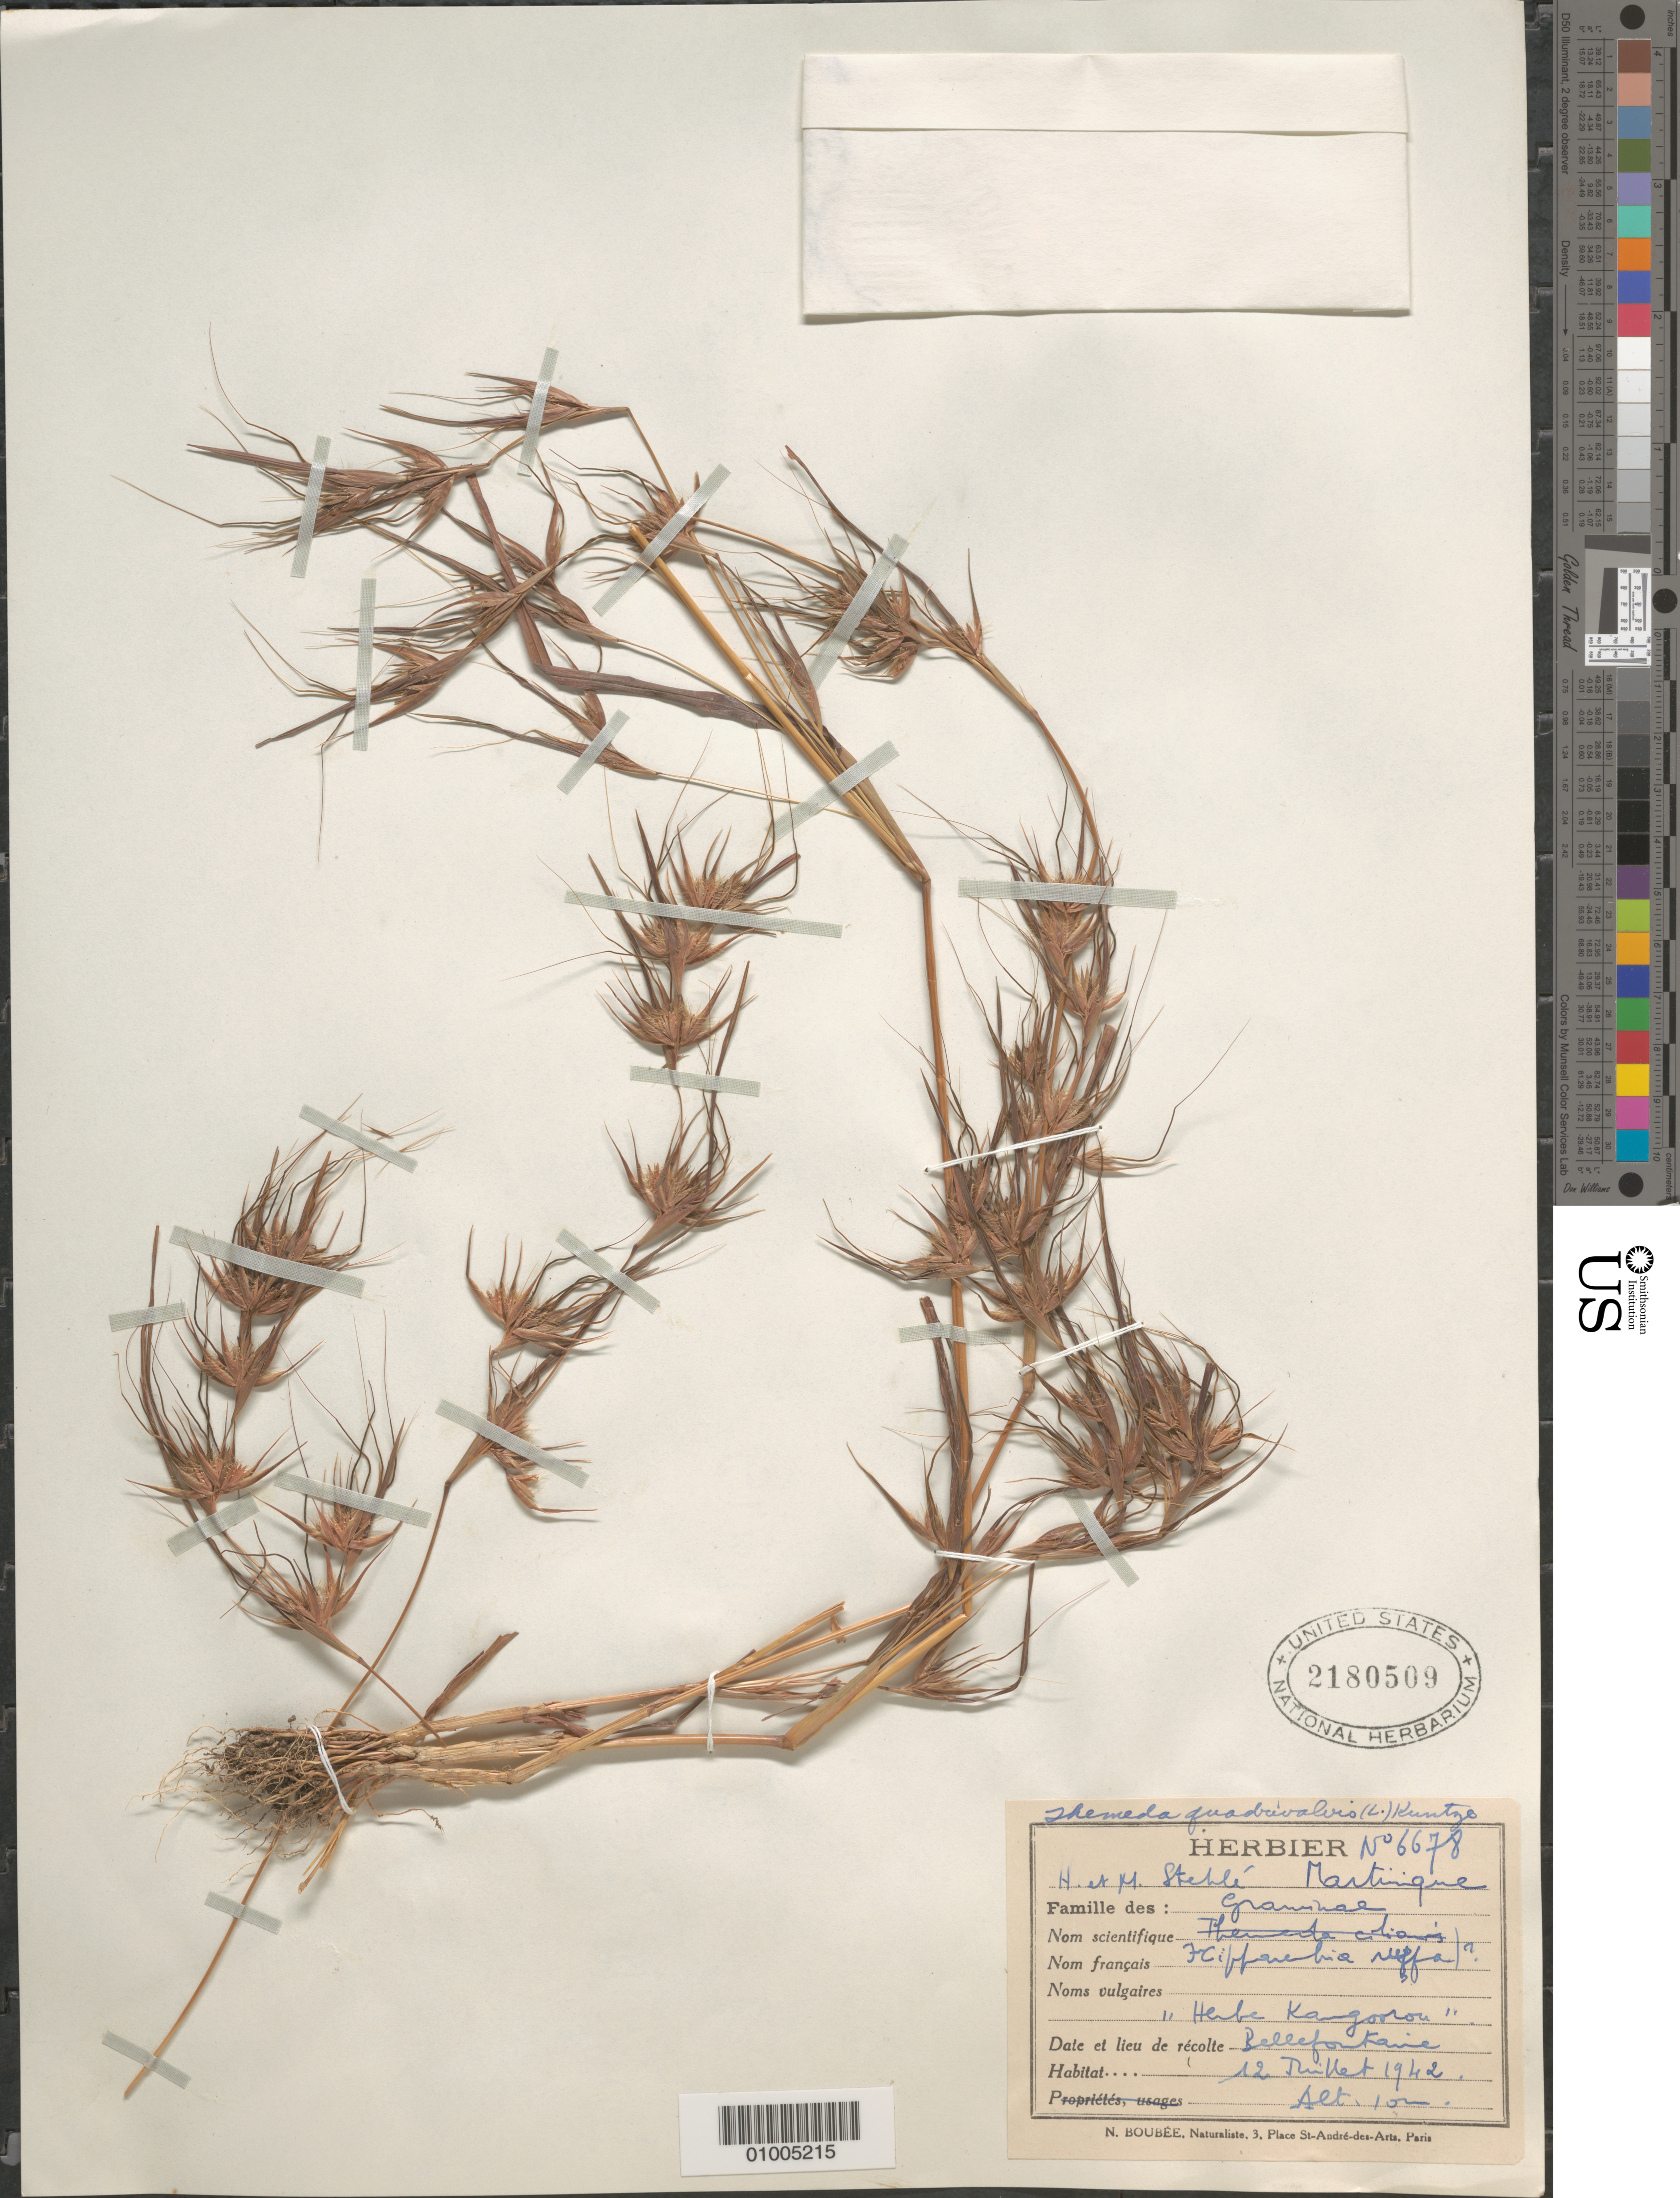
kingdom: Plantae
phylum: Tracheophyta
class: Liliopsida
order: Poales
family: Poaceae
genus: Themeda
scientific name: Themeda quadrivalvis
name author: (L.) Kuntze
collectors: H. Stehlé & M. Stehlé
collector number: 6678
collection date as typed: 12 Jul 1942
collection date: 1942-07-12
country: Martinique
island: Martinique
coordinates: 0 N, 0 E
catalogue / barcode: US 2180509